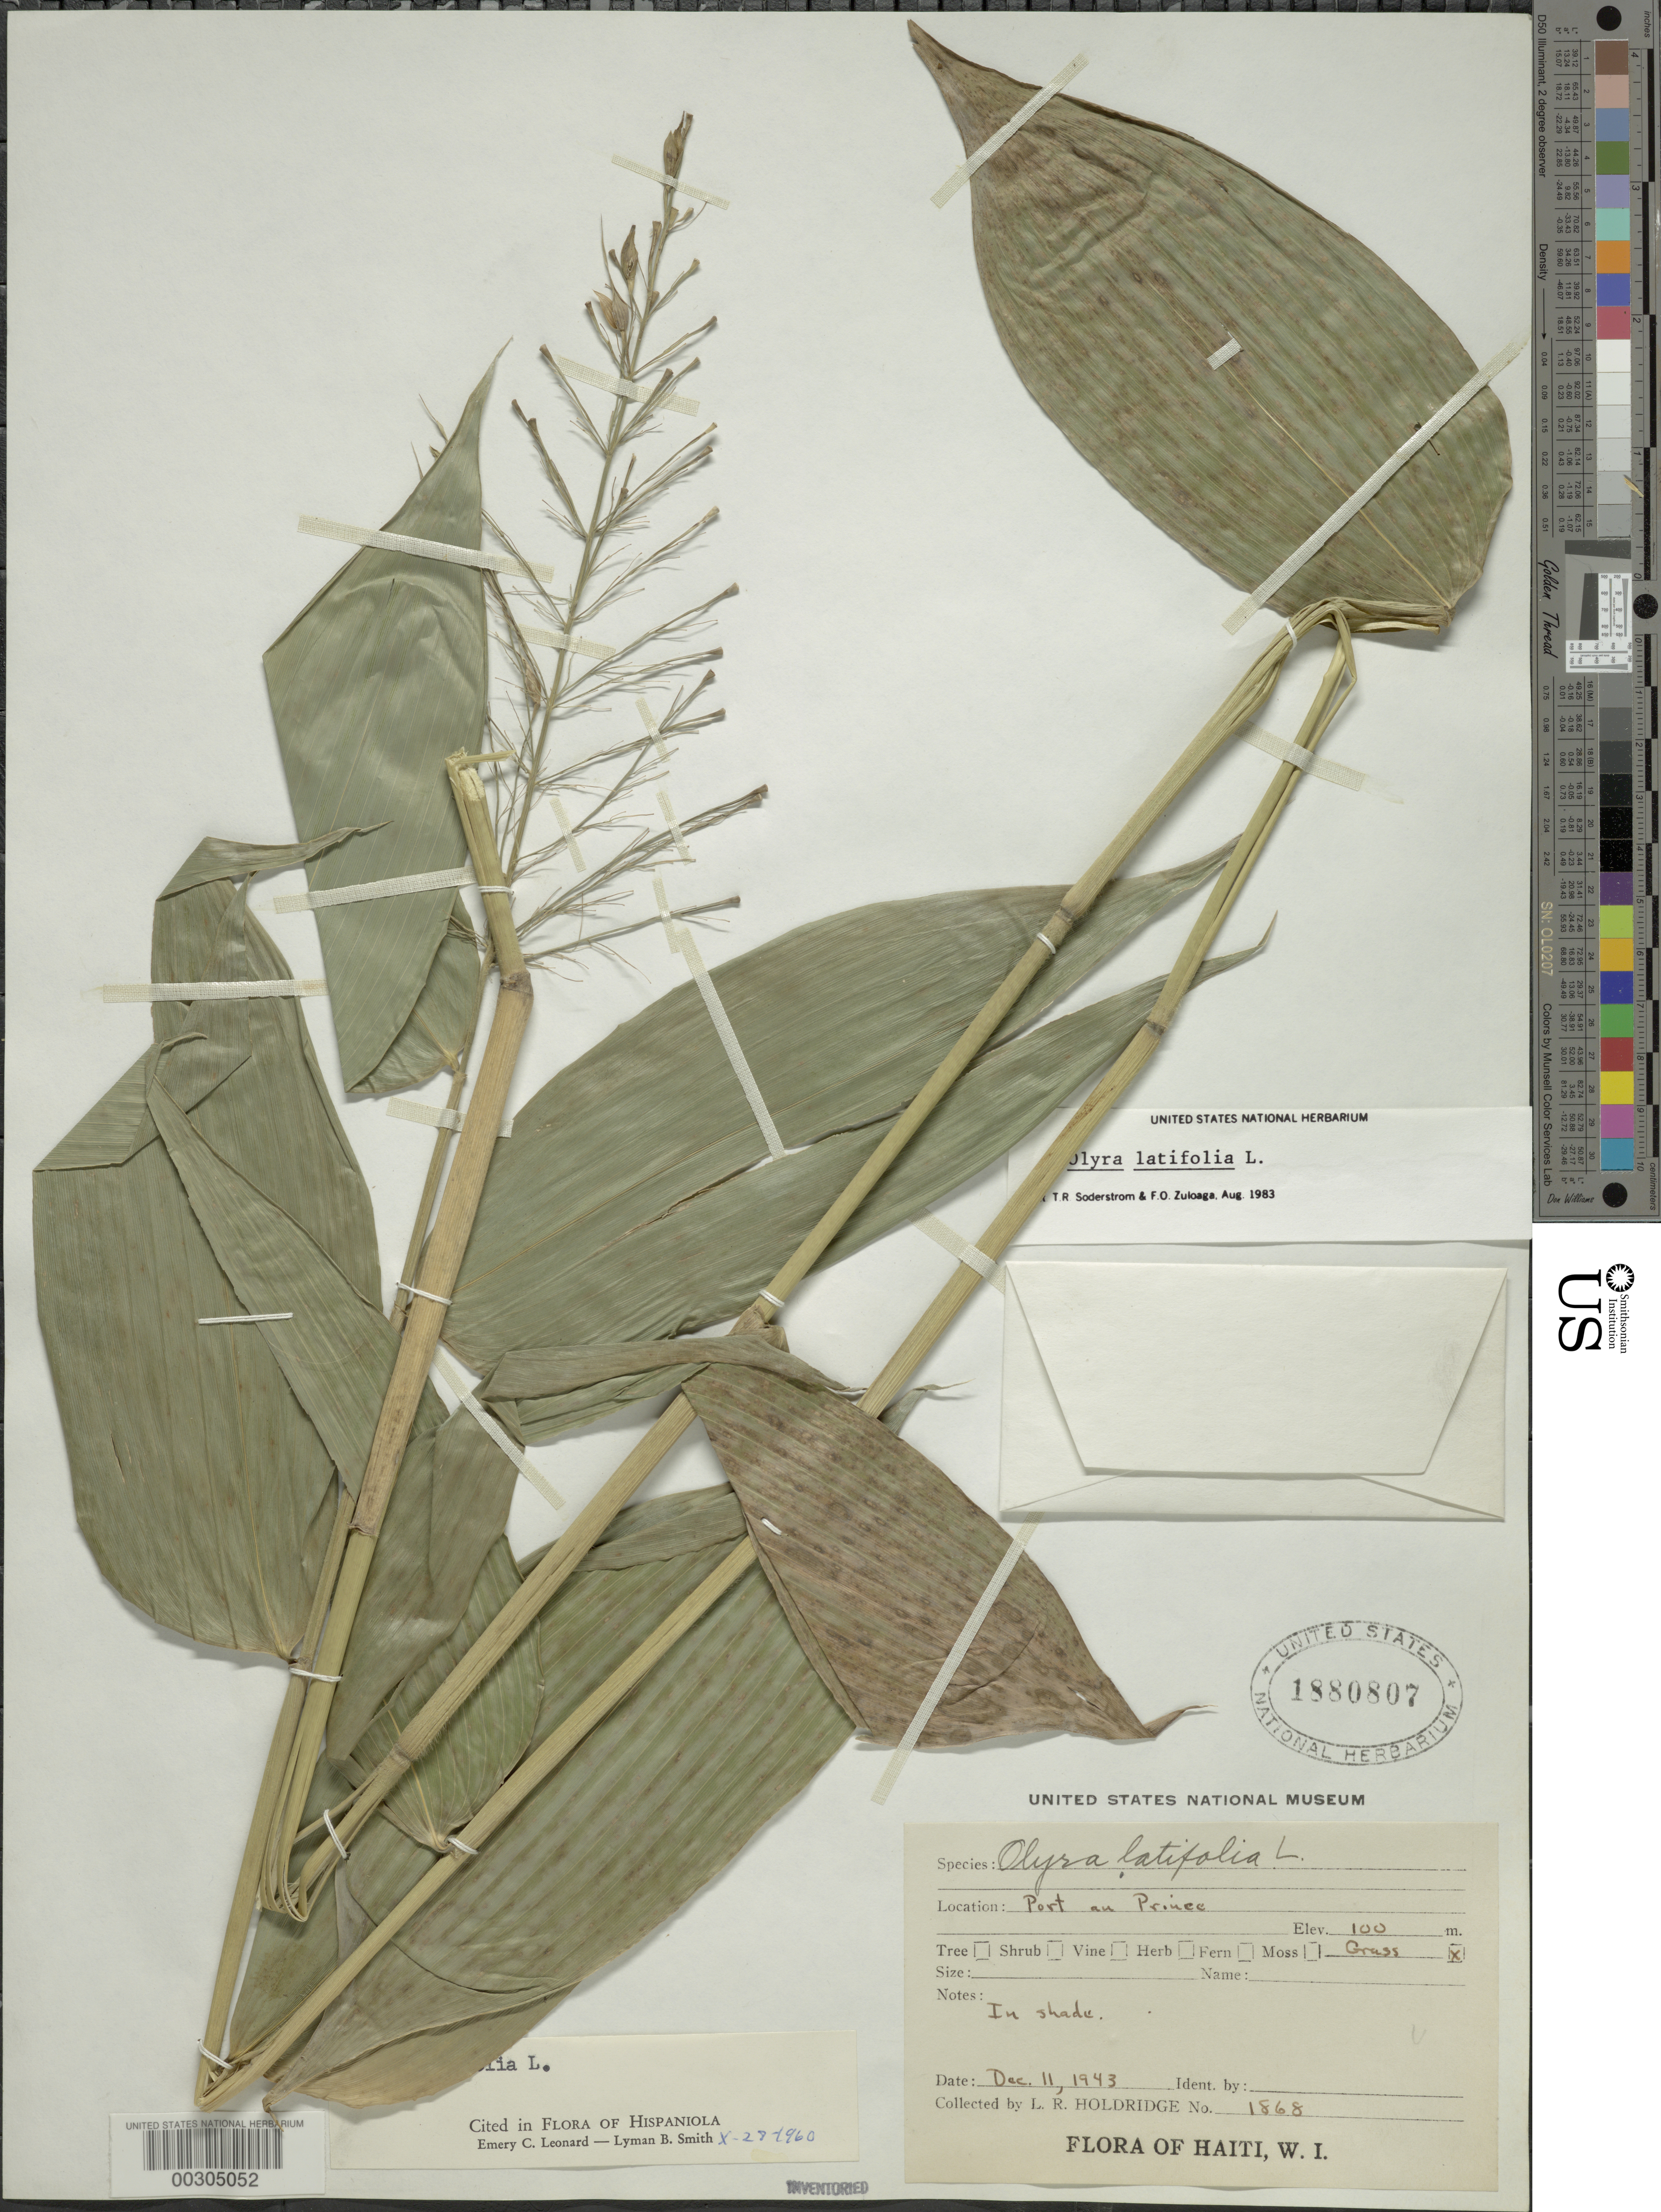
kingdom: Plantae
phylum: Tracheophyta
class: Liliopsida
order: Poales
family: Poaceae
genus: Olyra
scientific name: Olyra latifolia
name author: L.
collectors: L. Holdridge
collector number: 1868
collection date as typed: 11 Dec 1943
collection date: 1943-12-11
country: Haiti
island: Hispaniola Island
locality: Port-au-prince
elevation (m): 100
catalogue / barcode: US 1880807